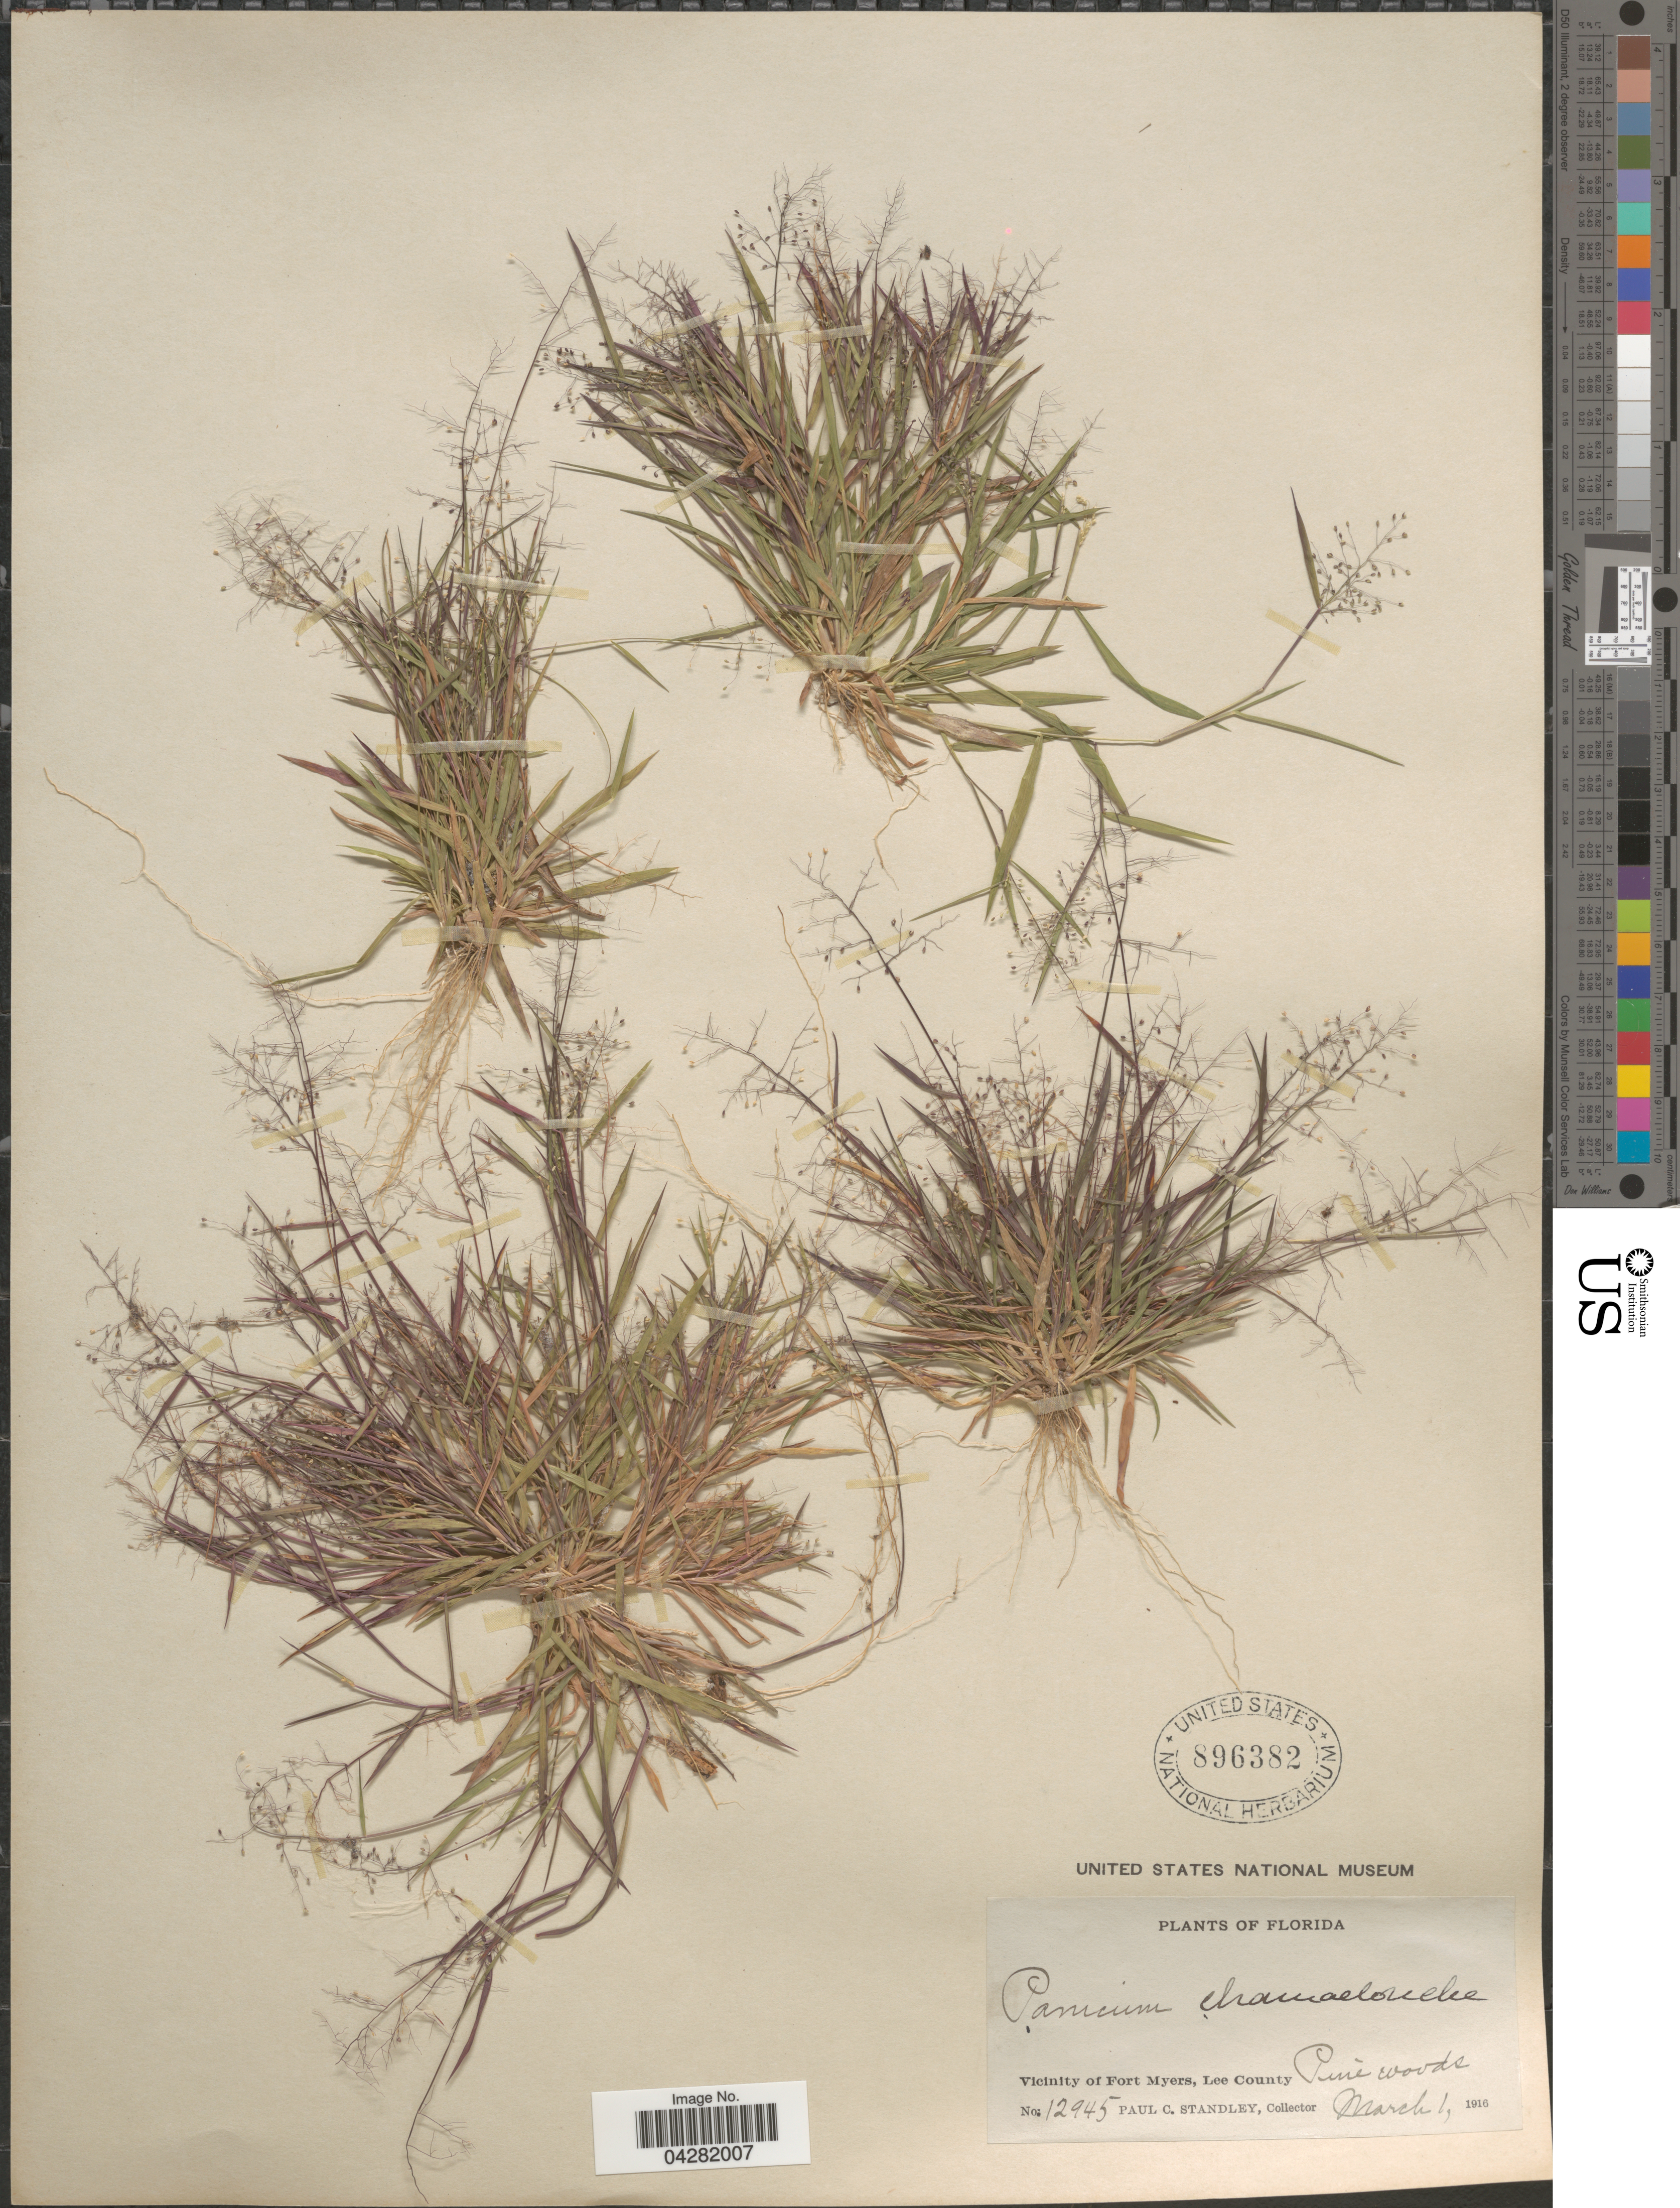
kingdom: Plantae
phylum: Tracheophyta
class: Liliopsida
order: Poales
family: Poaceae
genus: Dichanthelium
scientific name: Dichanthelium ensifolium var. ensifolium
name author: (Baldwin ex Elliot) Gould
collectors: P. C. Standley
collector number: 12945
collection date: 1916-03-01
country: United States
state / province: Florida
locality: Vicinity of Fort Myers, Lee County.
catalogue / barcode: US 896382